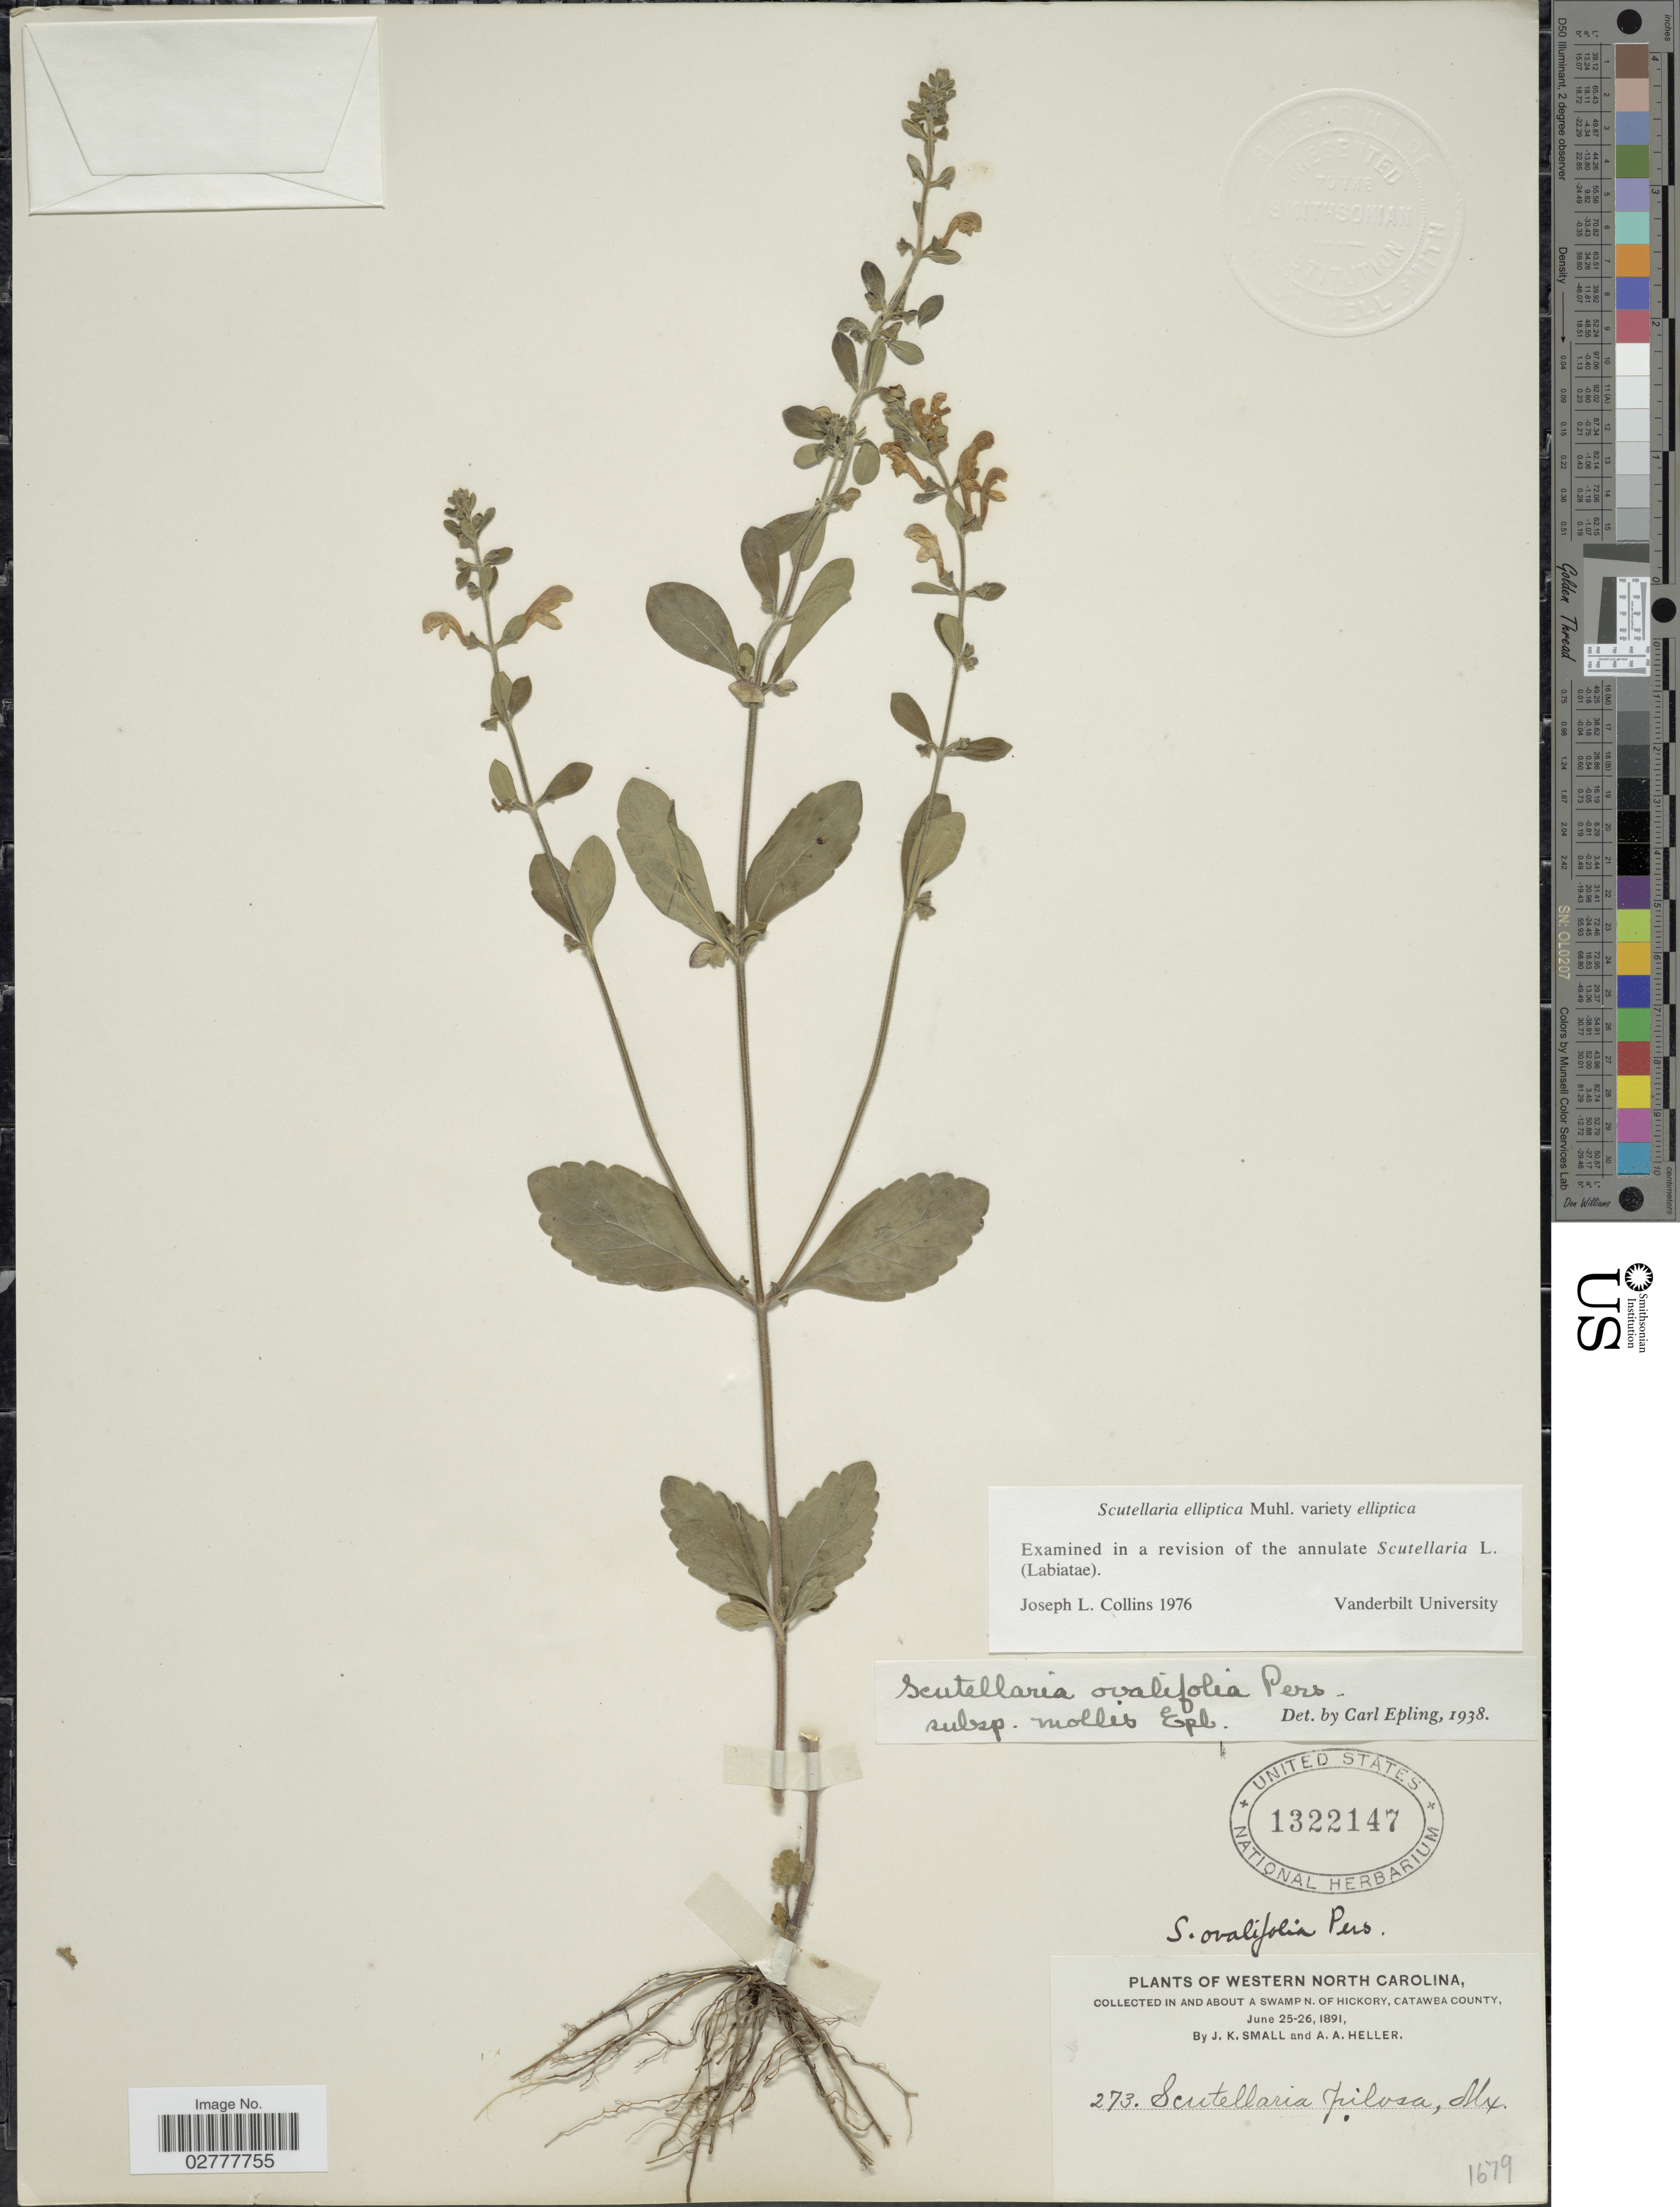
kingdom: Plantae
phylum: Tracheophyta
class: Magnoliopsida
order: Lamiales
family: Lamiaceae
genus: Scutellaria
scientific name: Scutellaria elliptica var. elliptica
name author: Muhl.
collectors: J. K. Small & A. A. Heller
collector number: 273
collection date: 1891-06-25/1891-06-26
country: United States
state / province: North Carolina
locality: Western North Carolina, in and about a swamp N. of Hickory, Catawba County.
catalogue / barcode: US 1322147